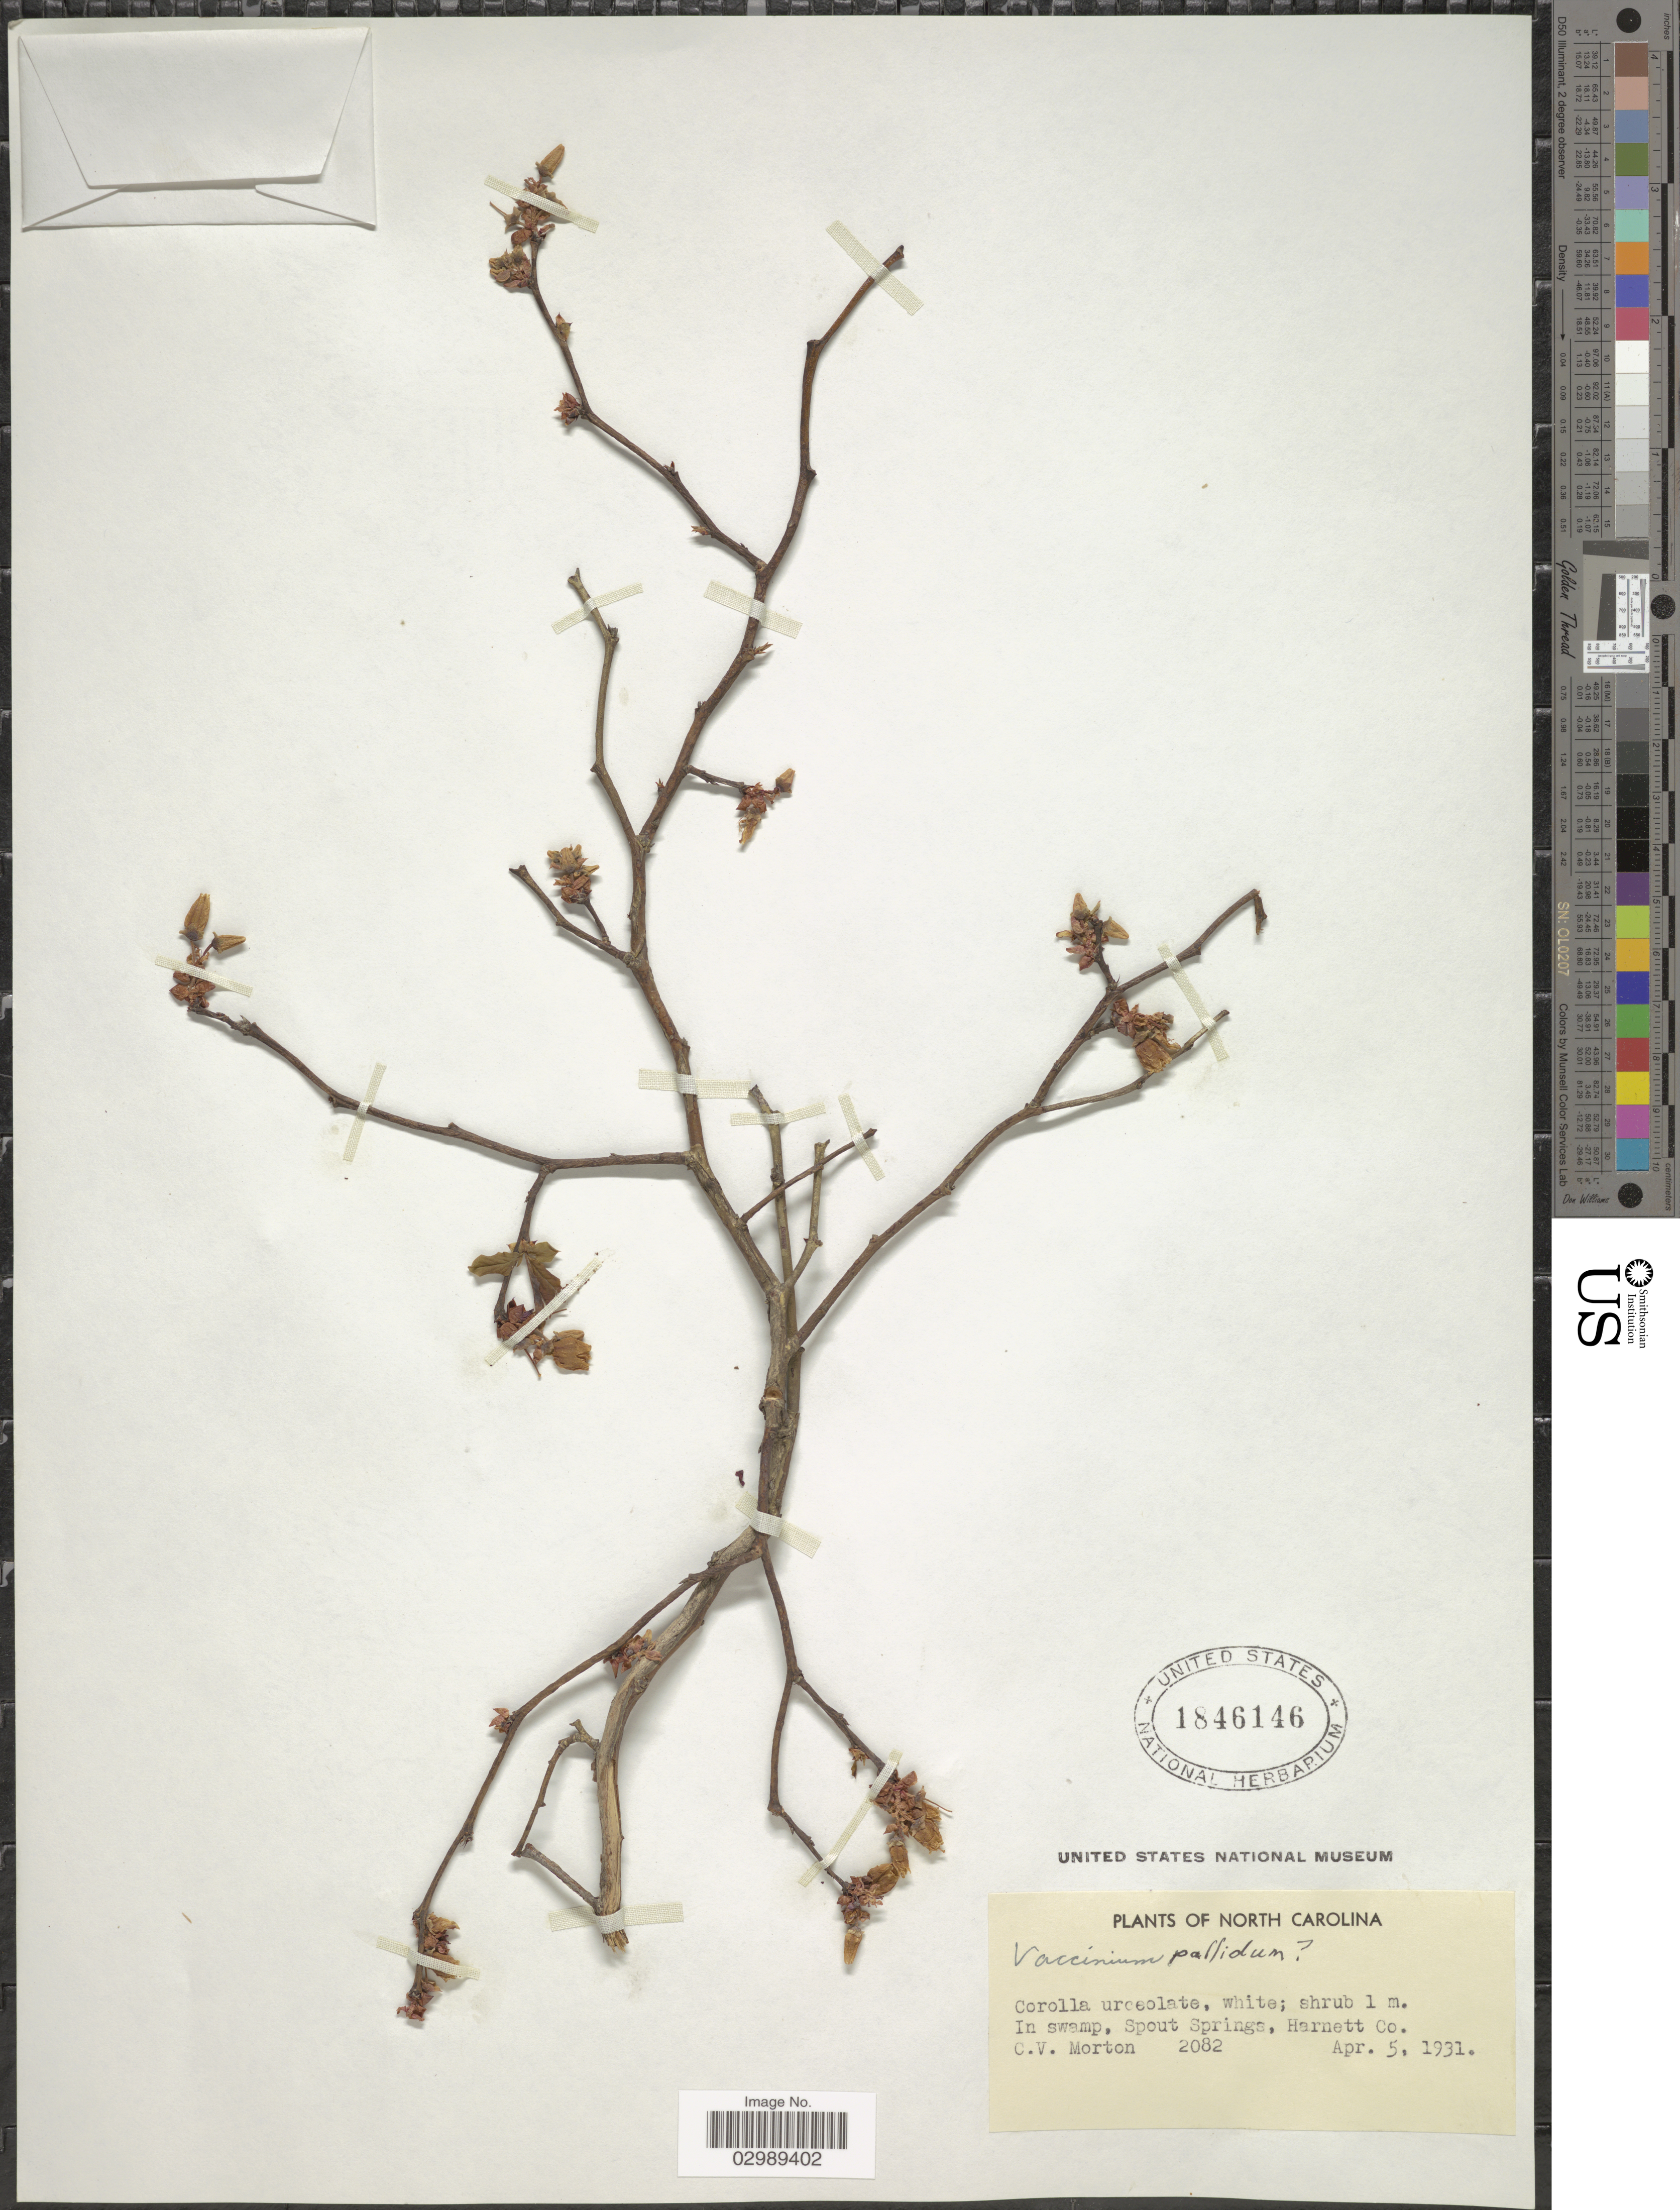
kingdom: Plantae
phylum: Tracheophyta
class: Magnoliopsida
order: Ericales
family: Ericaceae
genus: Vaccinium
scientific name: Vaccinium pallidum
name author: Aiton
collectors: C. V. Morton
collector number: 2082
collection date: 1931-04-05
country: United States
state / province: North Carolina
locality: In swamp, Spout Springs, Harnett Co.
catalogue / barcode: US 1846146